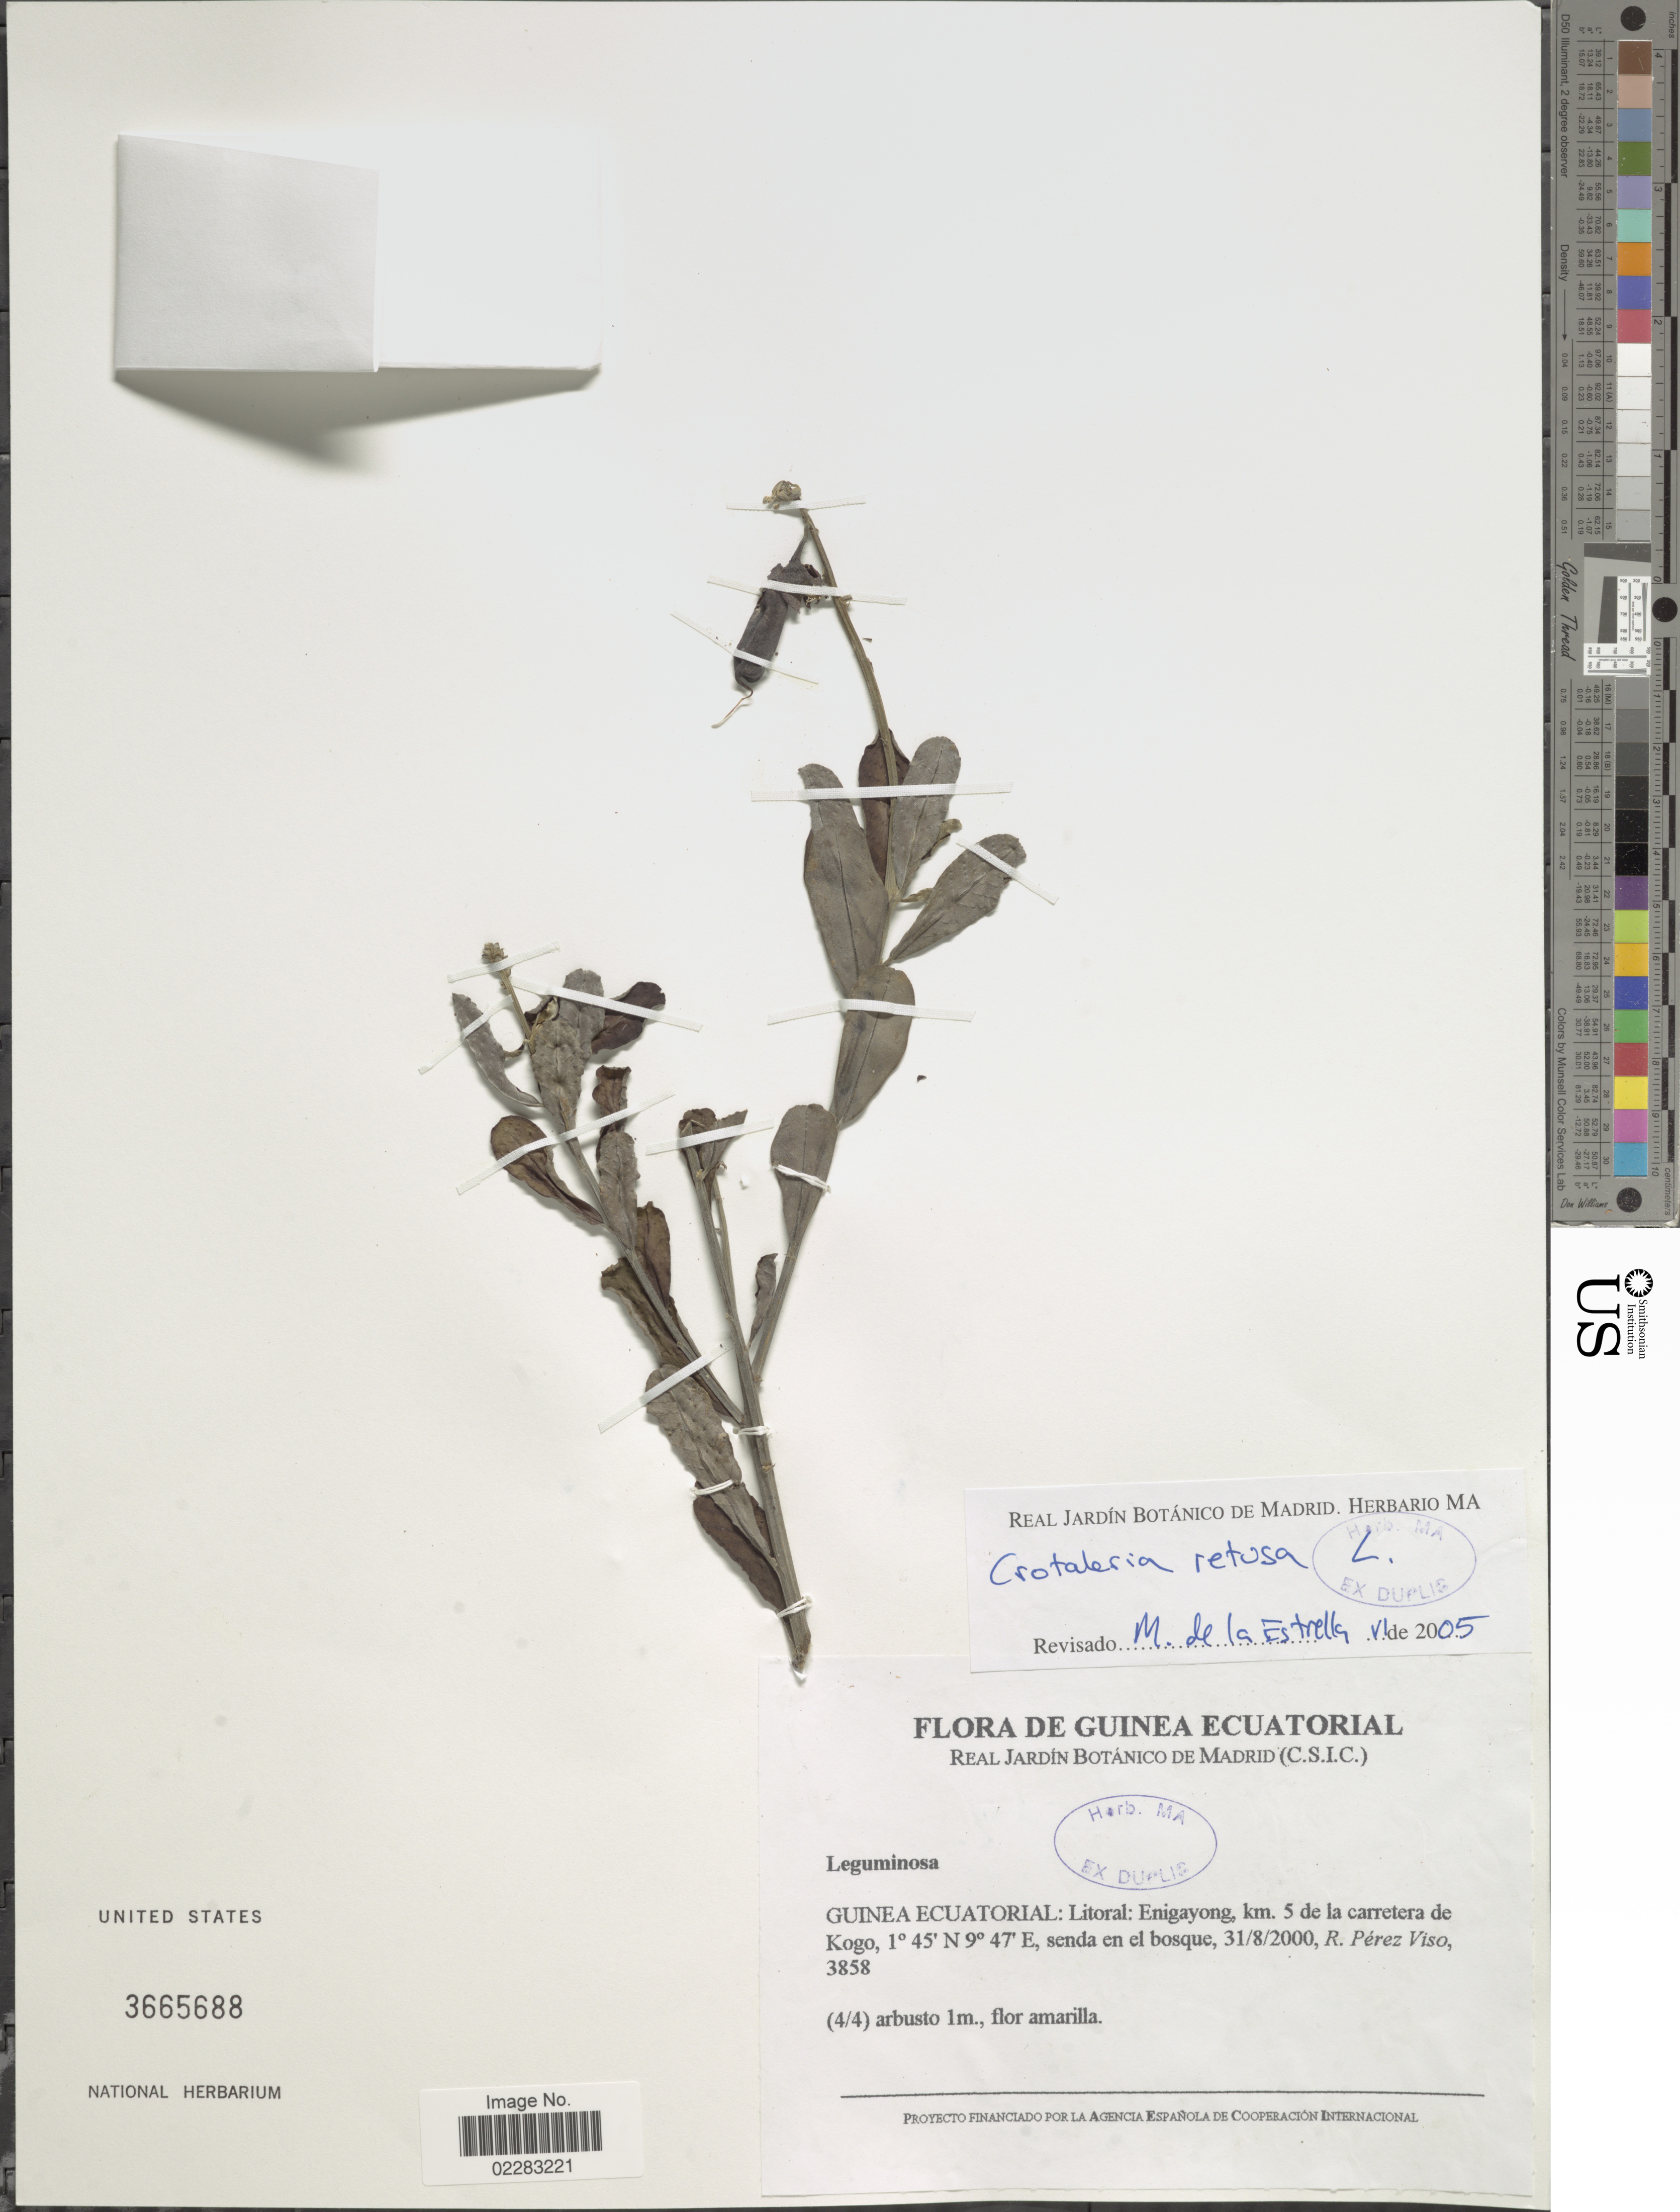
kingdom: Plantae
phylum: Tracheophyta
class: Magnoliopsida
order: Fabales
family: Fabaceae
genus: Crotalaria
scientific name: Crotalaria retusa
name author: L.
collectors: R. Perez Viso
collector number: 3858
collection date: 2000-08-31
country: Equatorial Guinea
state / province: Litoral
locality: Enigayong, km. 5 de la carretera de Kogo, senda en el bosque.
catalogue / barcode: US 3665688